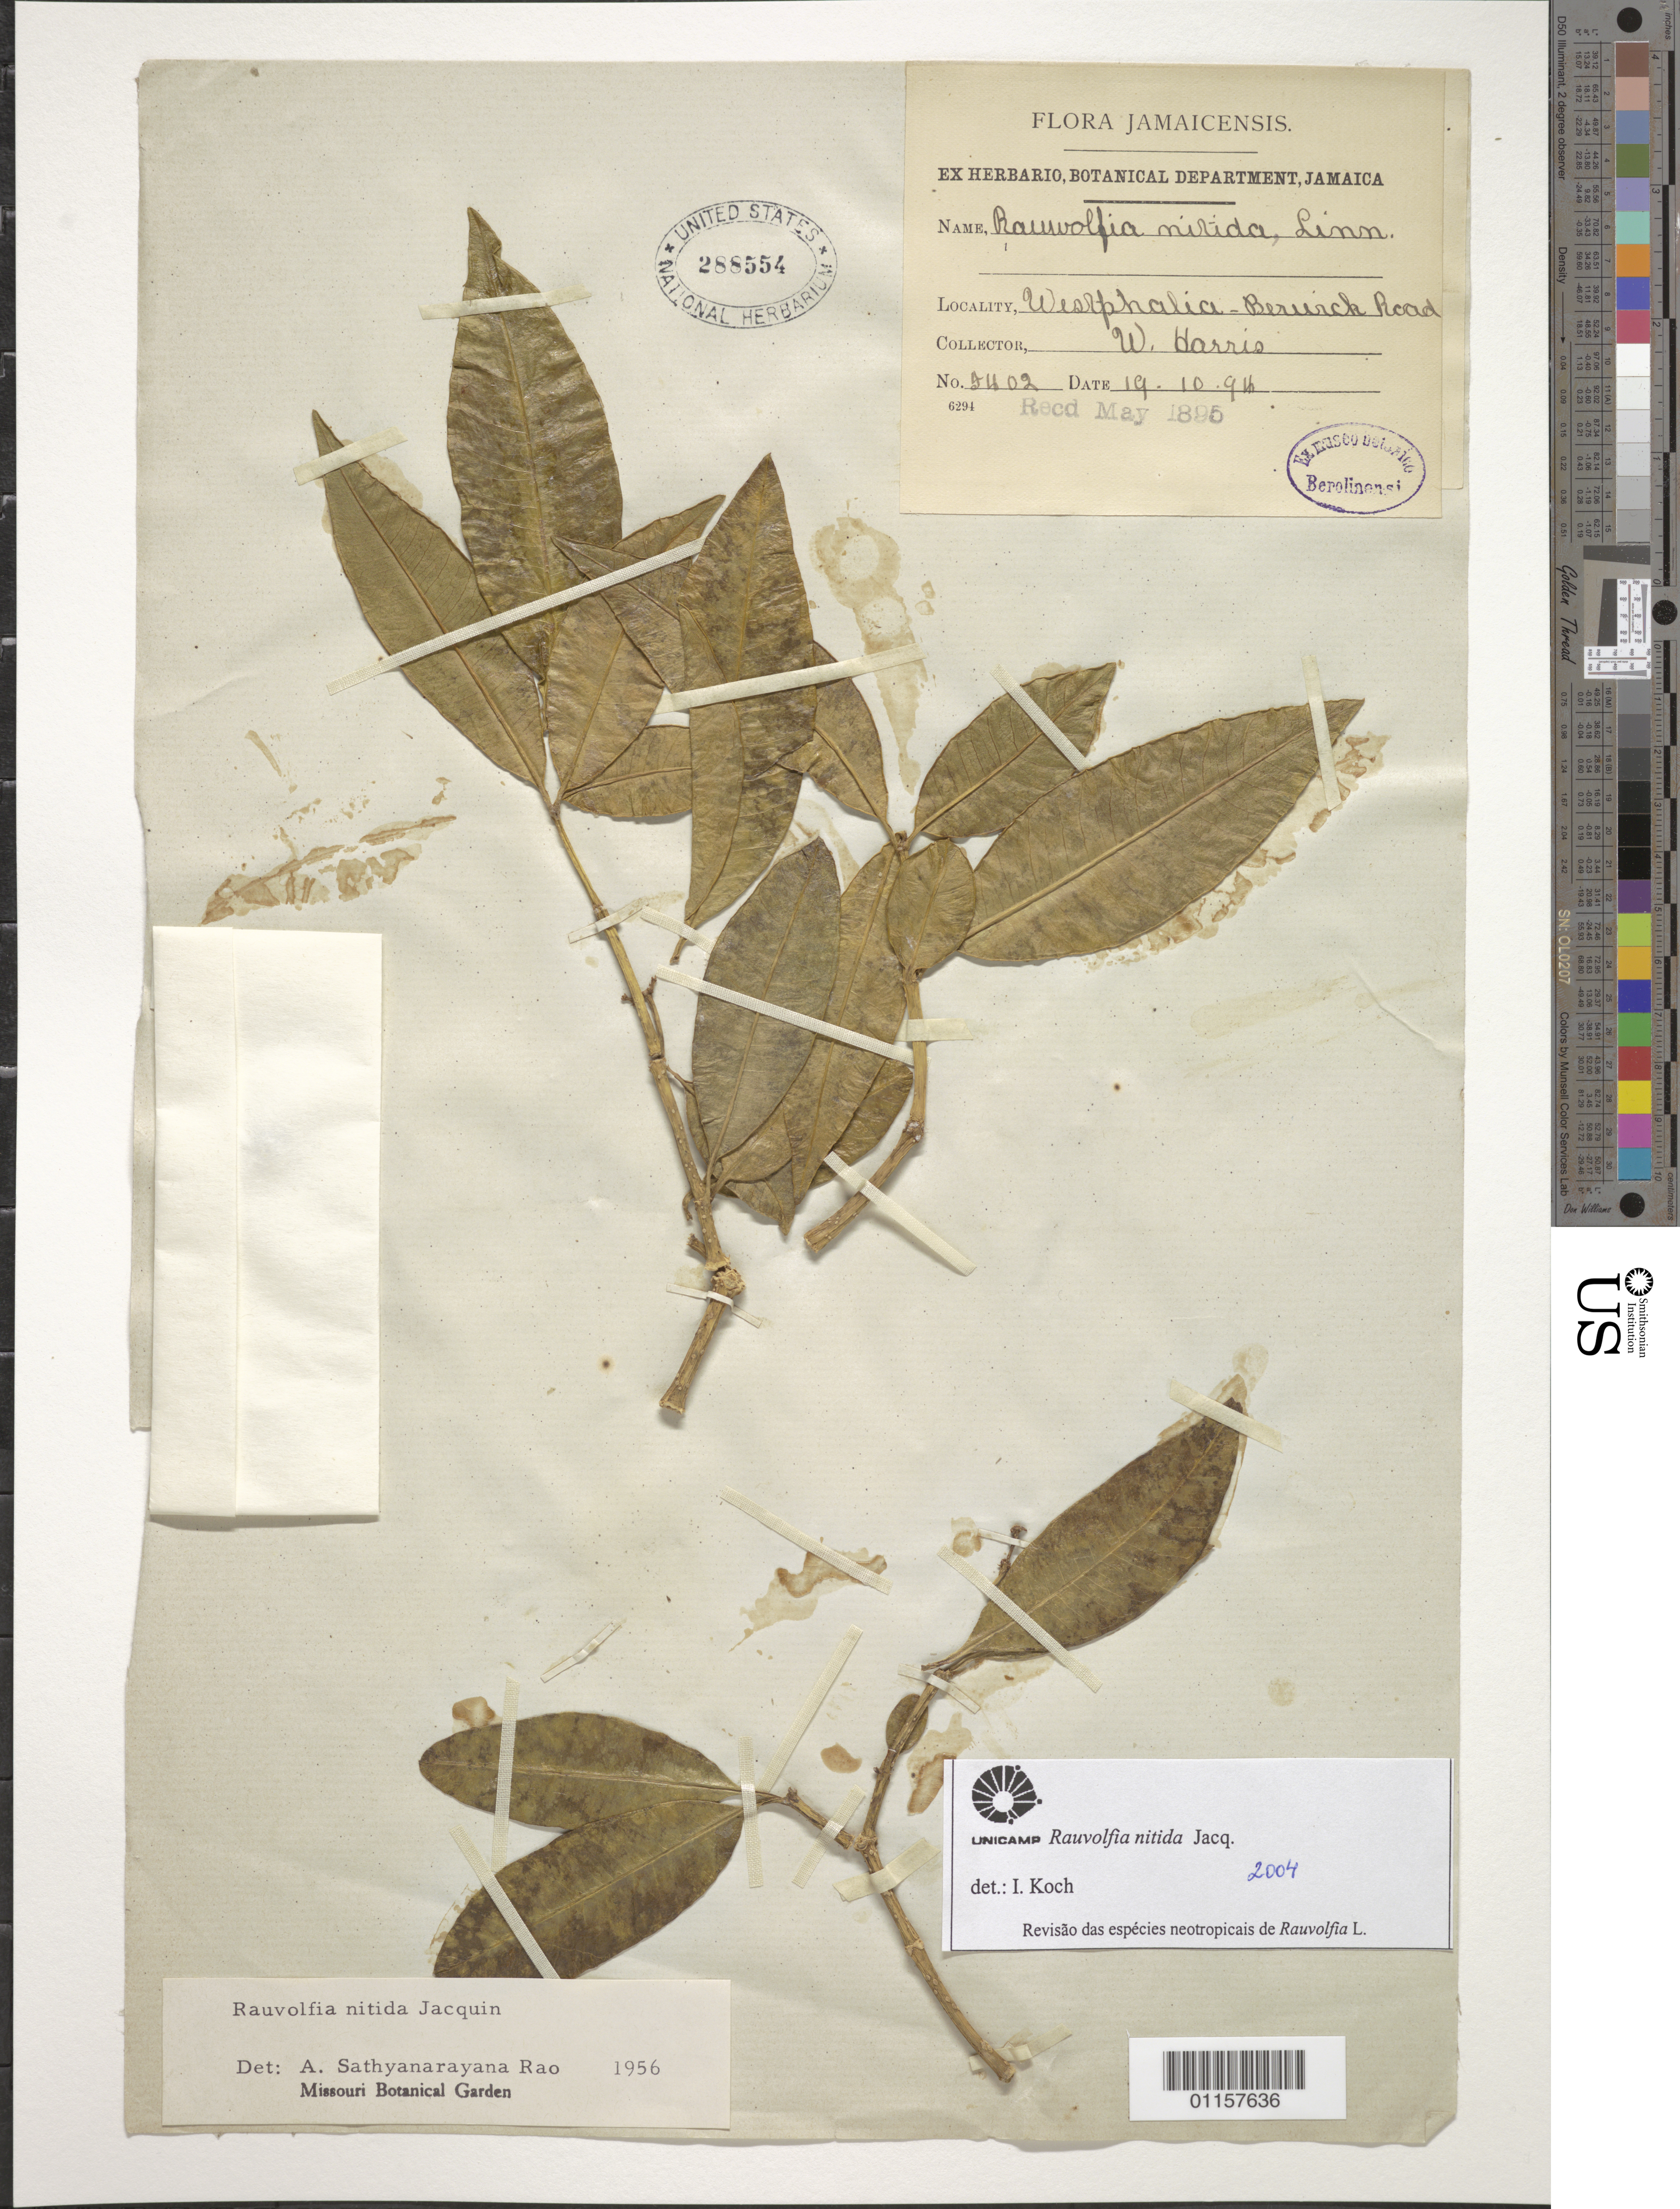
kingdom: Plantae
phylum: Tracheophyta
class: Magnoliopsida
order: Gentianales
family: Apocynaceae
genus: Rauvolfia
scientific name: Rauvolfia nitida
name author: Jacq.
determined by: Koch, I.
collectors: W. H. Harris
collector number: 5402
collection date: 1894-10-19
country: Jamaica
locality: Westphalia - Berwich Road.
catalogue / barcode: US 288554